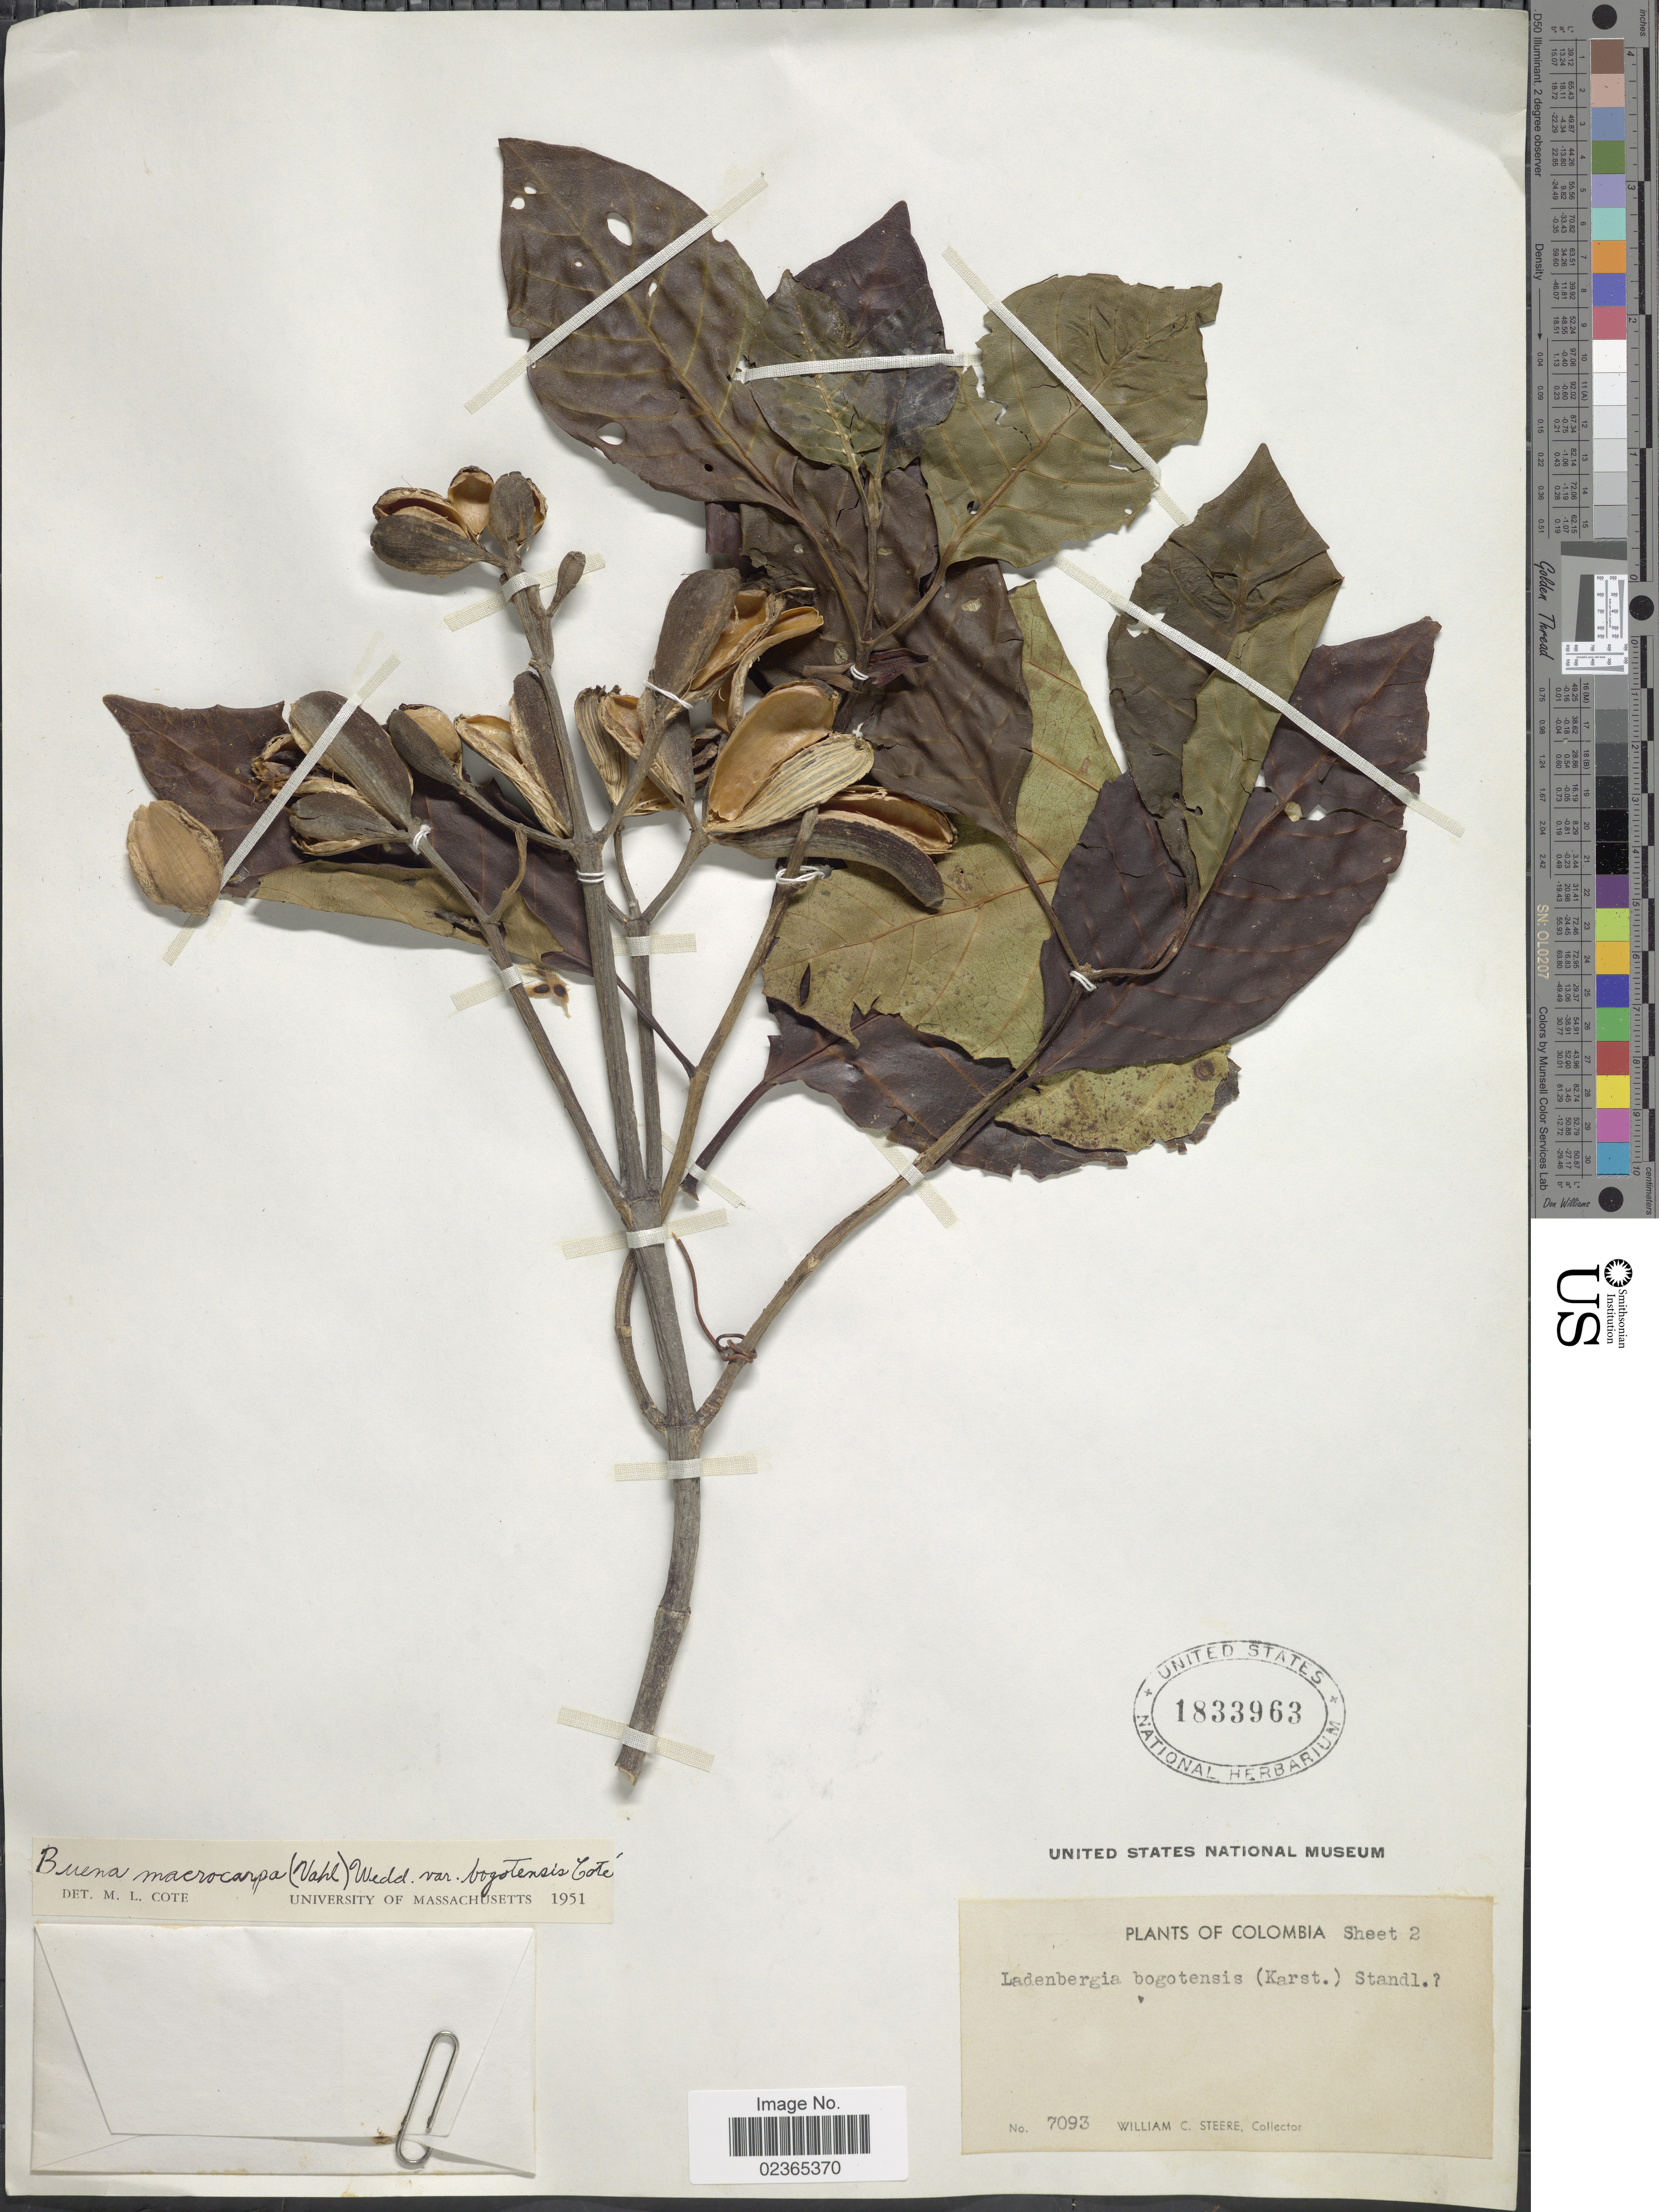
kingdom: Plantae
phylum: Tracheophyta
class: Magnoliopsida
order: Gentianales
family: Rubiaceae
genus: Ladenbergia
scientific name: Ladenbergia macrocarpa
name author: (Vahl) Klotzsch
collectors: W. C. Steere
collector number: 7093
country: Colombia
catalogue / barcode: US 1833963